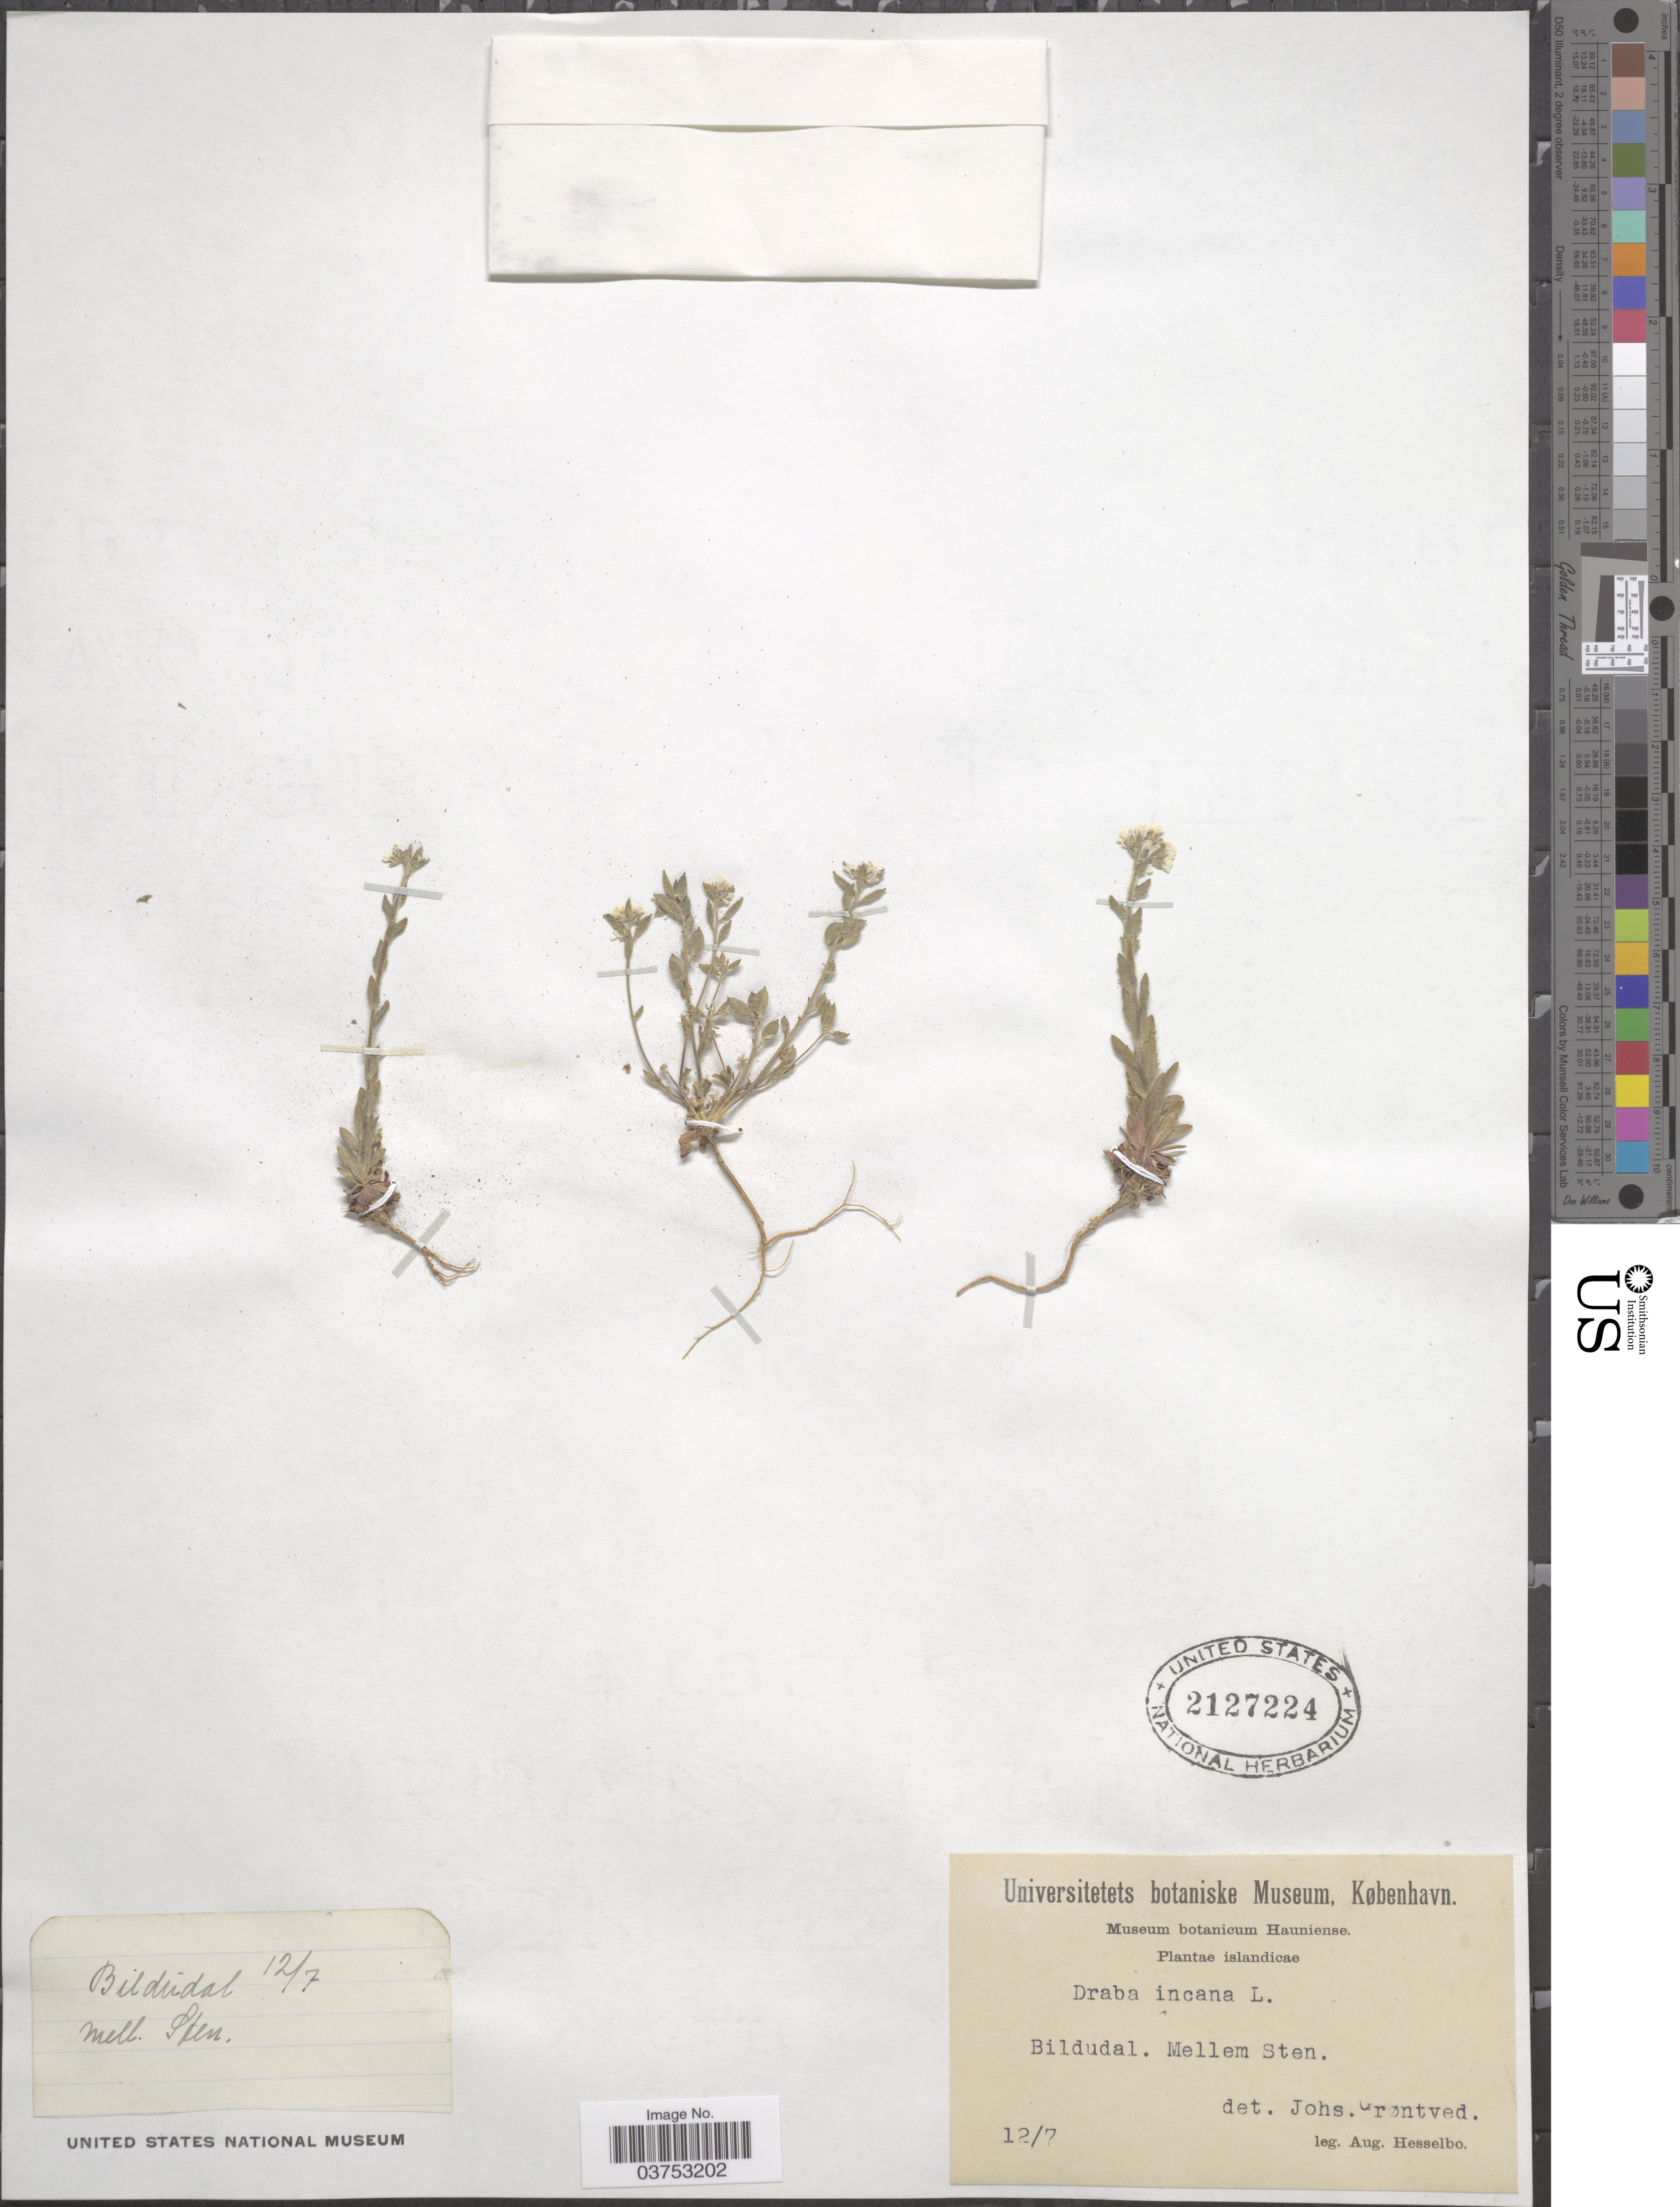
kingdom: Plantae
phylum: Tracheophyta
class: Magnoliopsida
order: Brassicales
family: Brassicaceae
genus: Draba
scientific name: Draba incana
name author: L.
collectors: A. Hesselbo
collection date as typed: Transcribed d/m/y: /12/7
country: Iceland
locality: Islandicae. Bildudal. Mellem Sten.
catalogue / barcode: US 2127224